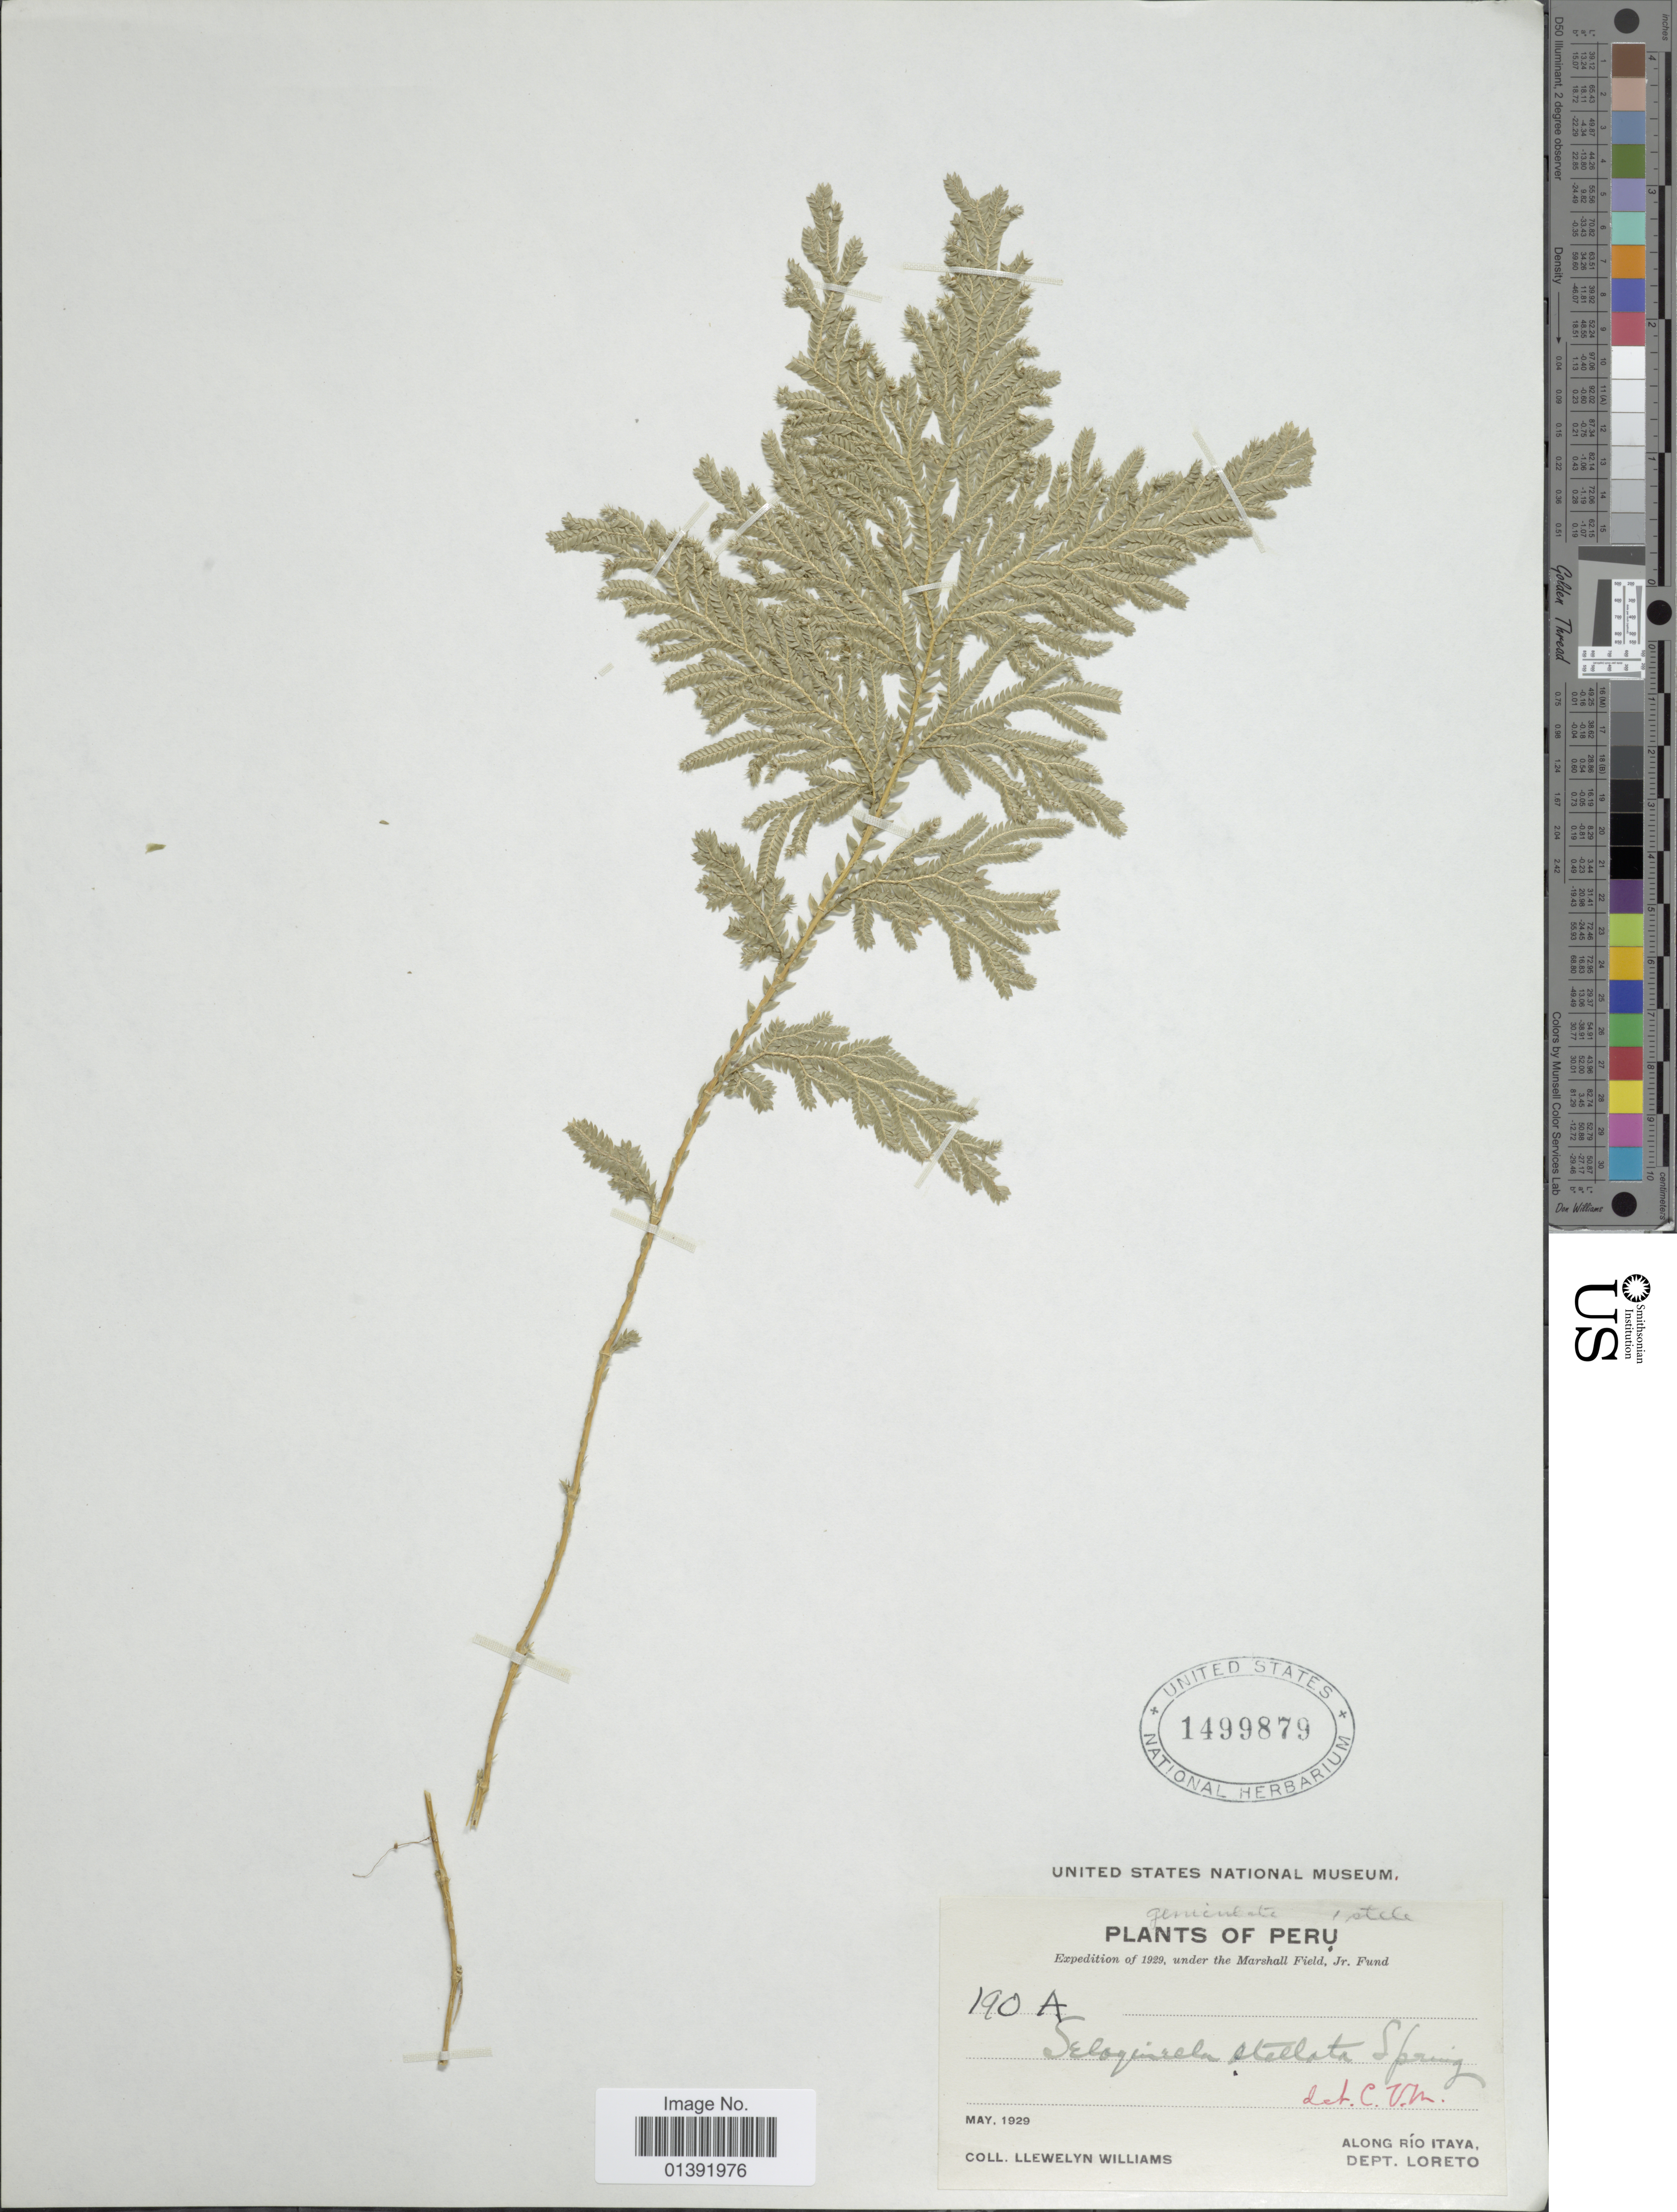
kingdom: Plantae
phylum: Tracheophyta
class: Lycopodiopsida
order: Selaginellales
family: Selaginellaceae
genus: Selaginella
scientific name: Selaginella stellata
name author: Spring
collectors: Ll. Williams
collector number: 190A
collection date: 1929-05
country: Peru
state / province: Loreto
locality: Along Rio Itaya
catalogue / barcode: US 1499879